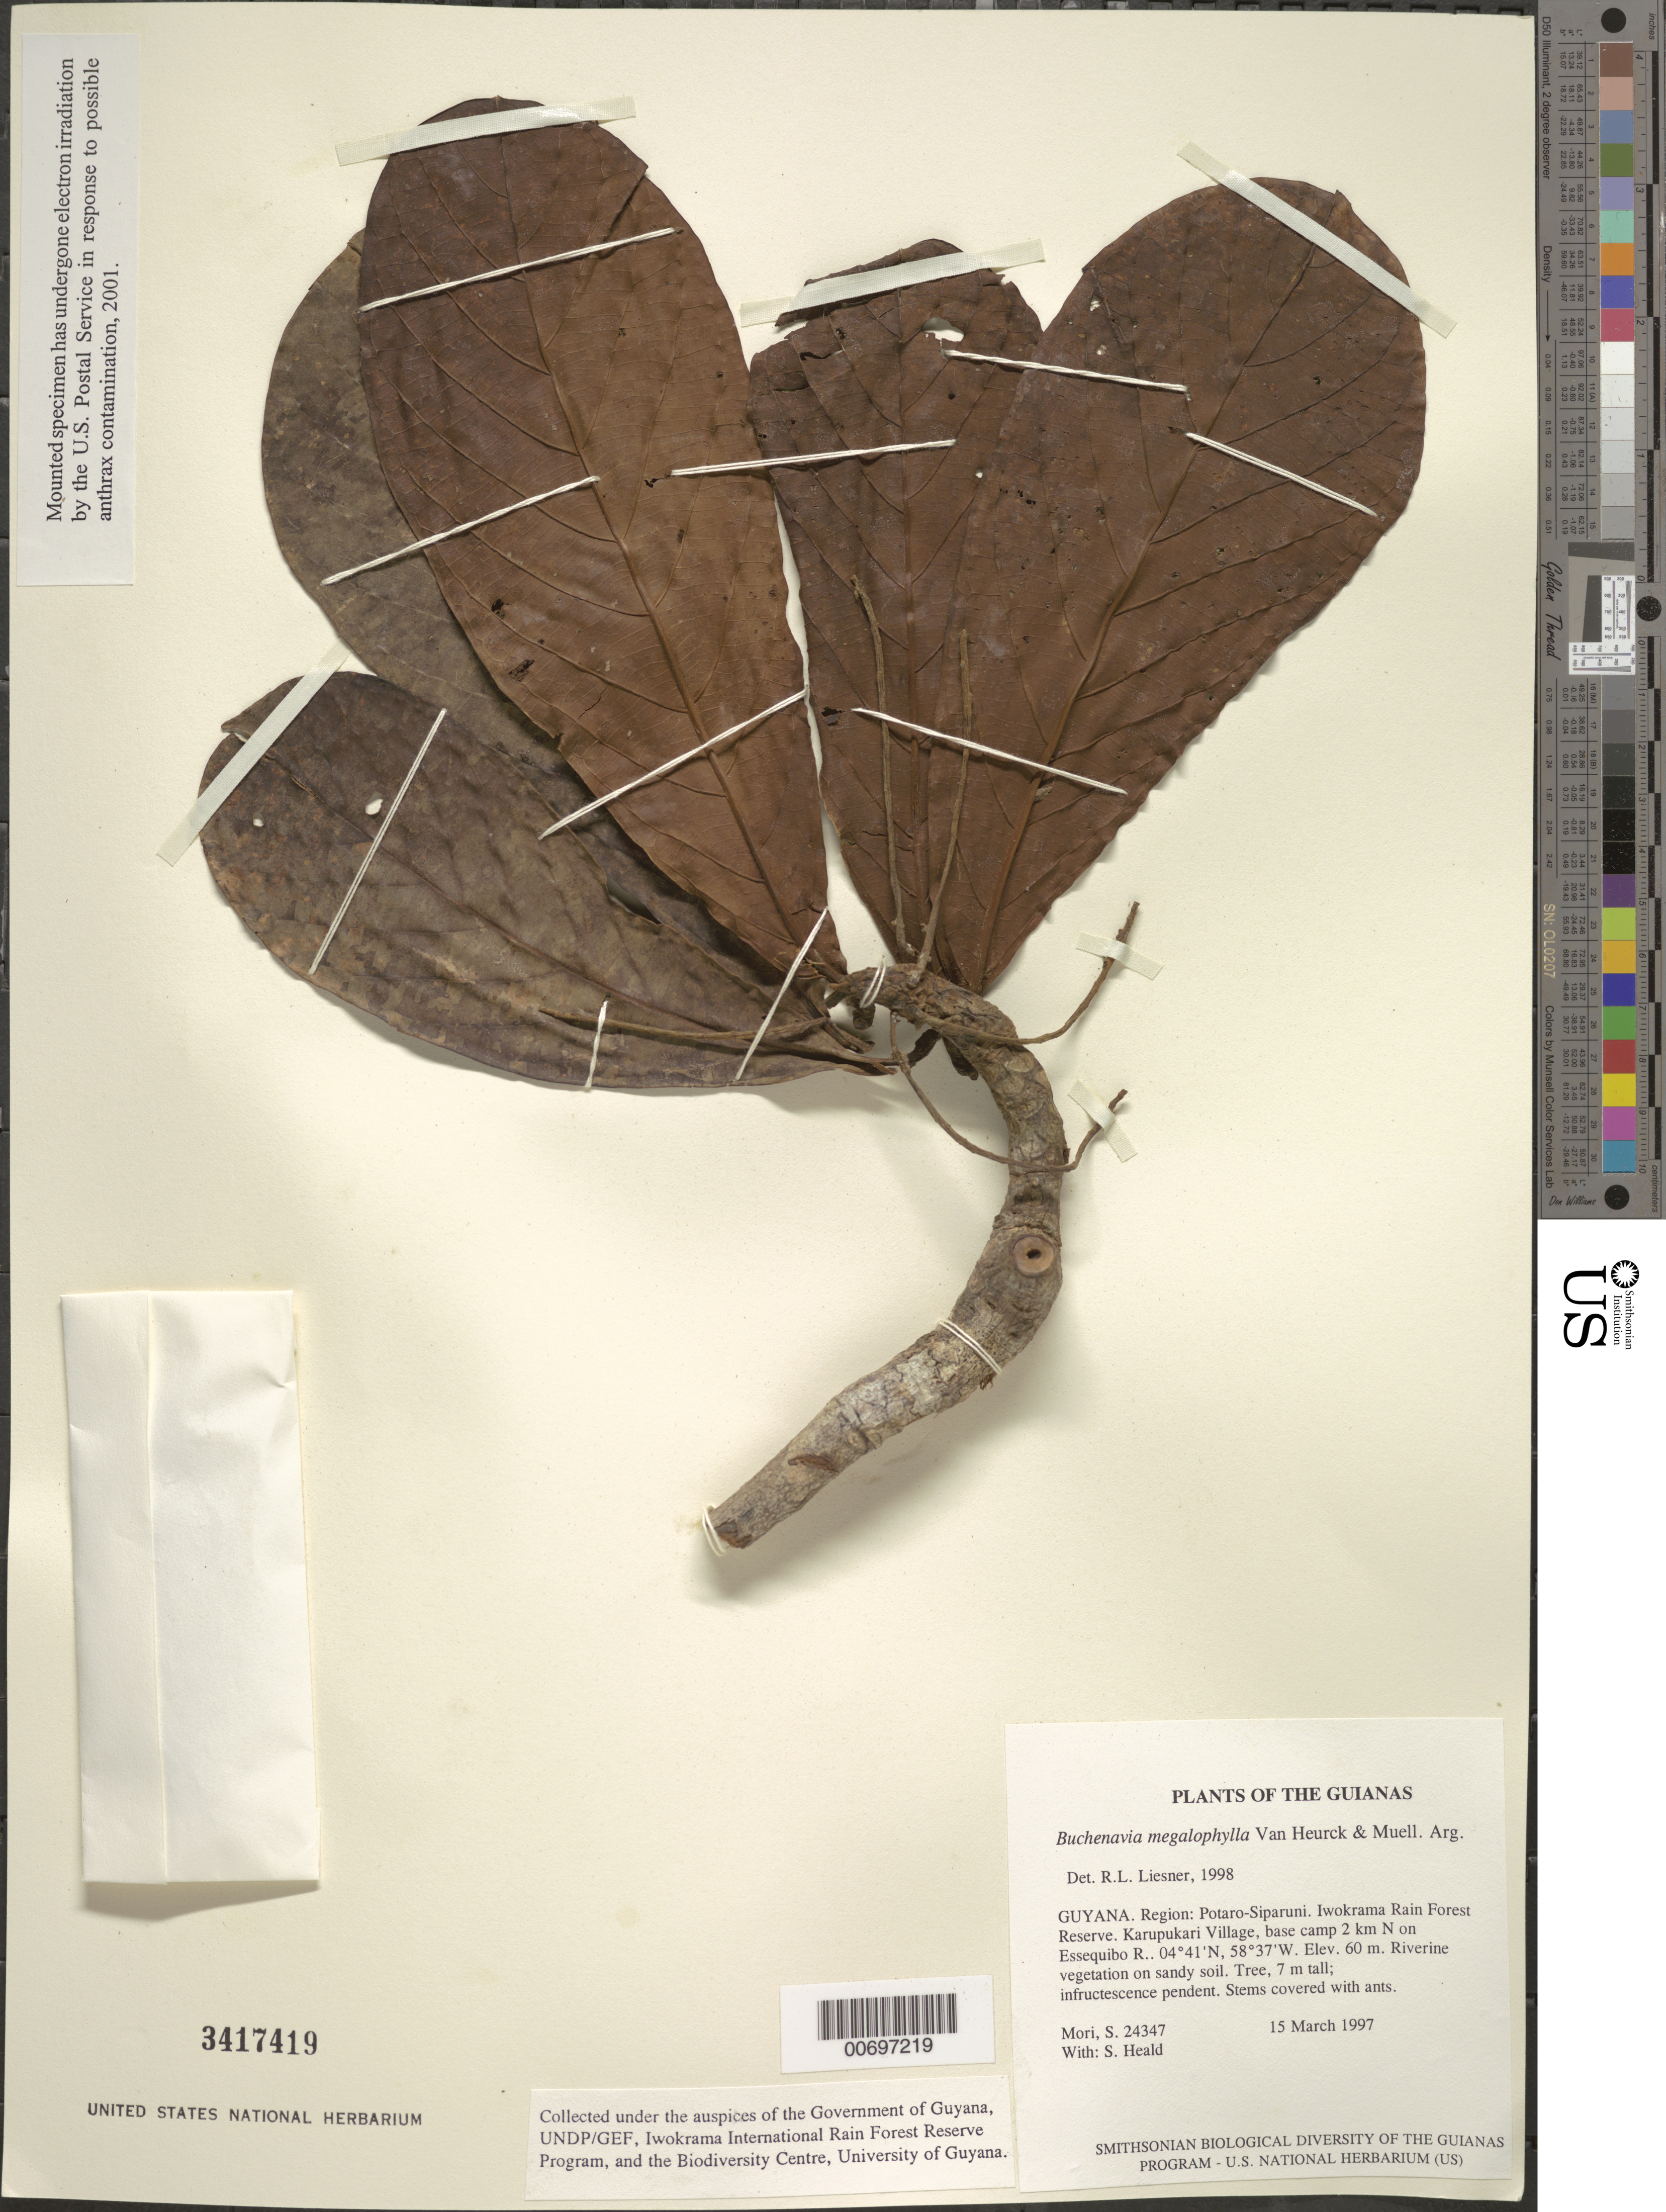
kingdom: Plantae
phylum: Tracheophyta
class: Magnoliopsida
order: Myrtales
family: Combretaceae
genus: Terminalia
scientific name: Terminalia megalophylla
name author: (Van Heurck & Müll. Arg.) Gere & Boatwr.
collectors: S. Mori & S. Heald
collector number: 24347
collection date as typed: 15 March 1997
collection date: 1997-03-15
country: Guyana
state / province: Potaro-Siparuni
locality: Iwokrama Rain Forest Reserve. Karupukari Village, base camp 2 km N on Essequibo R.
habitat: Riverine vegetation on sandy soil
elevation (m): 60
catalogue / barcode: US 3417419